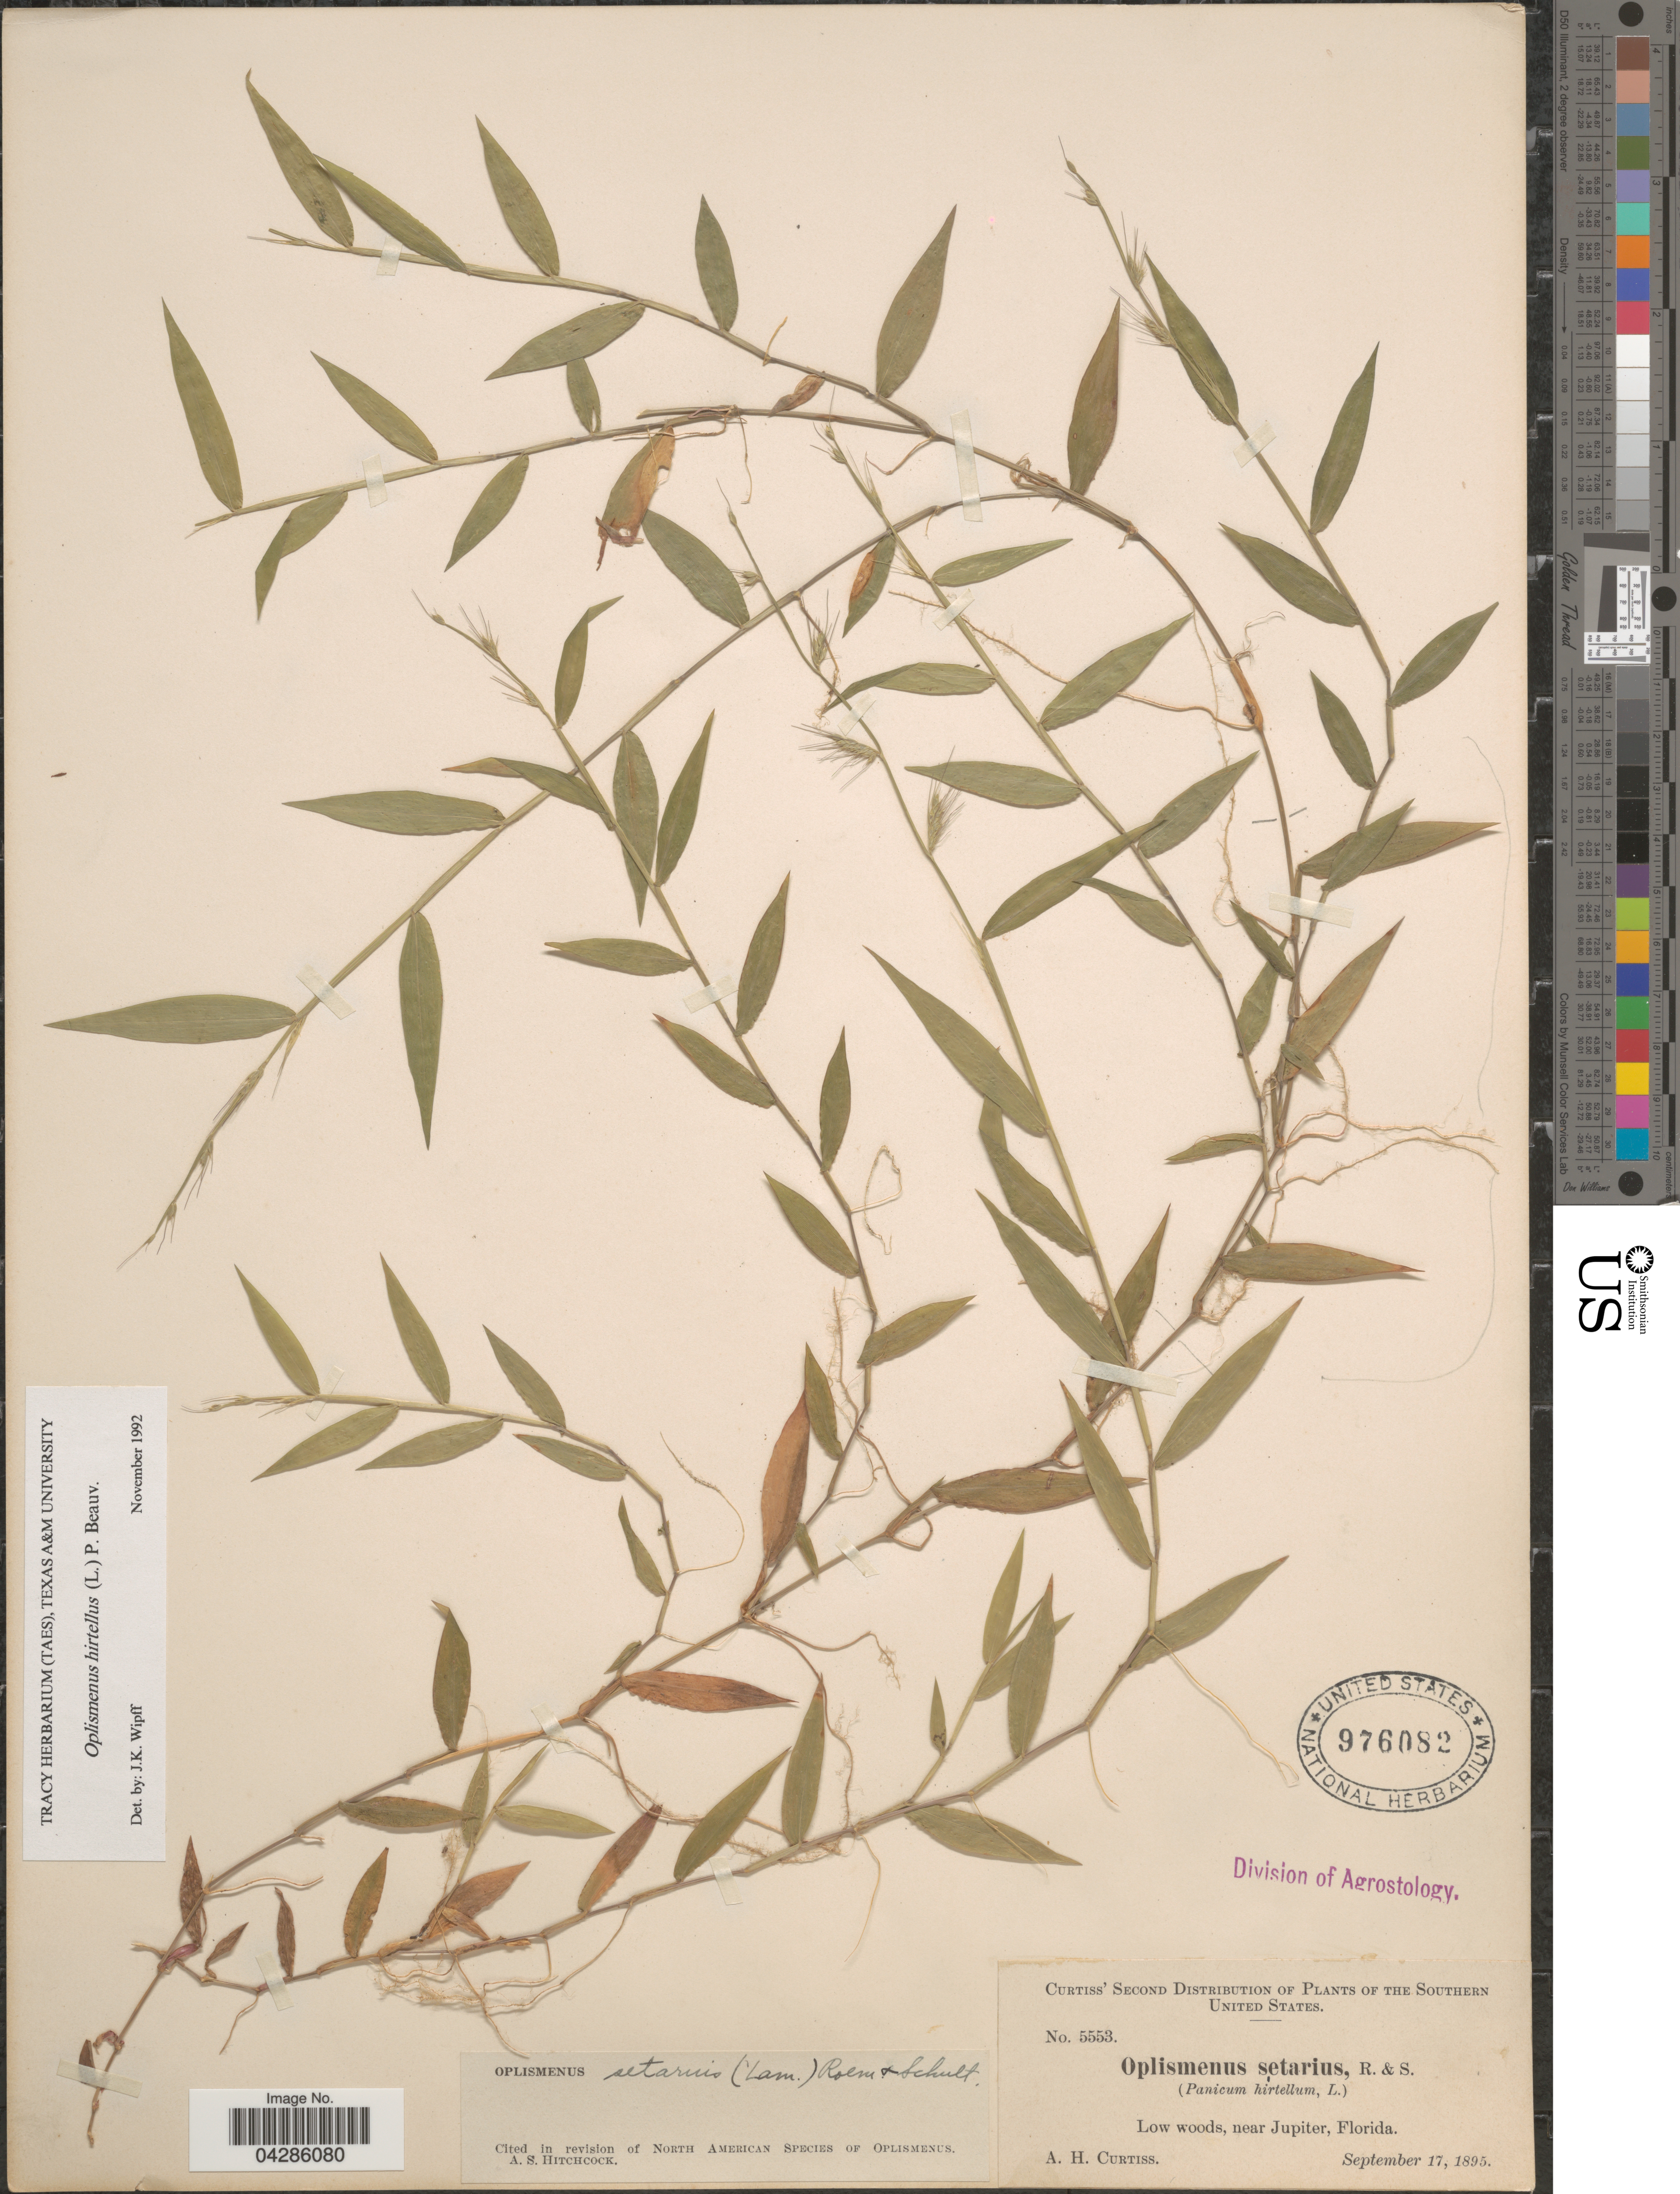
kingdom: Plantae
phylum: Tracheophyta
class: Liliopsida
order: Poales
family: Poaceae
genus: Oplismenus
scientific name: Oplismenus hirtellus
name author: (L.) P. Beauv.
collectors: A. H. Curtiss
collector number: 5553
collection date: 1895-09-17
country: United States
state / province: Florida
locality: Southern United States. Low woods, near Jupiter.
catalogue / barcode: US 976082